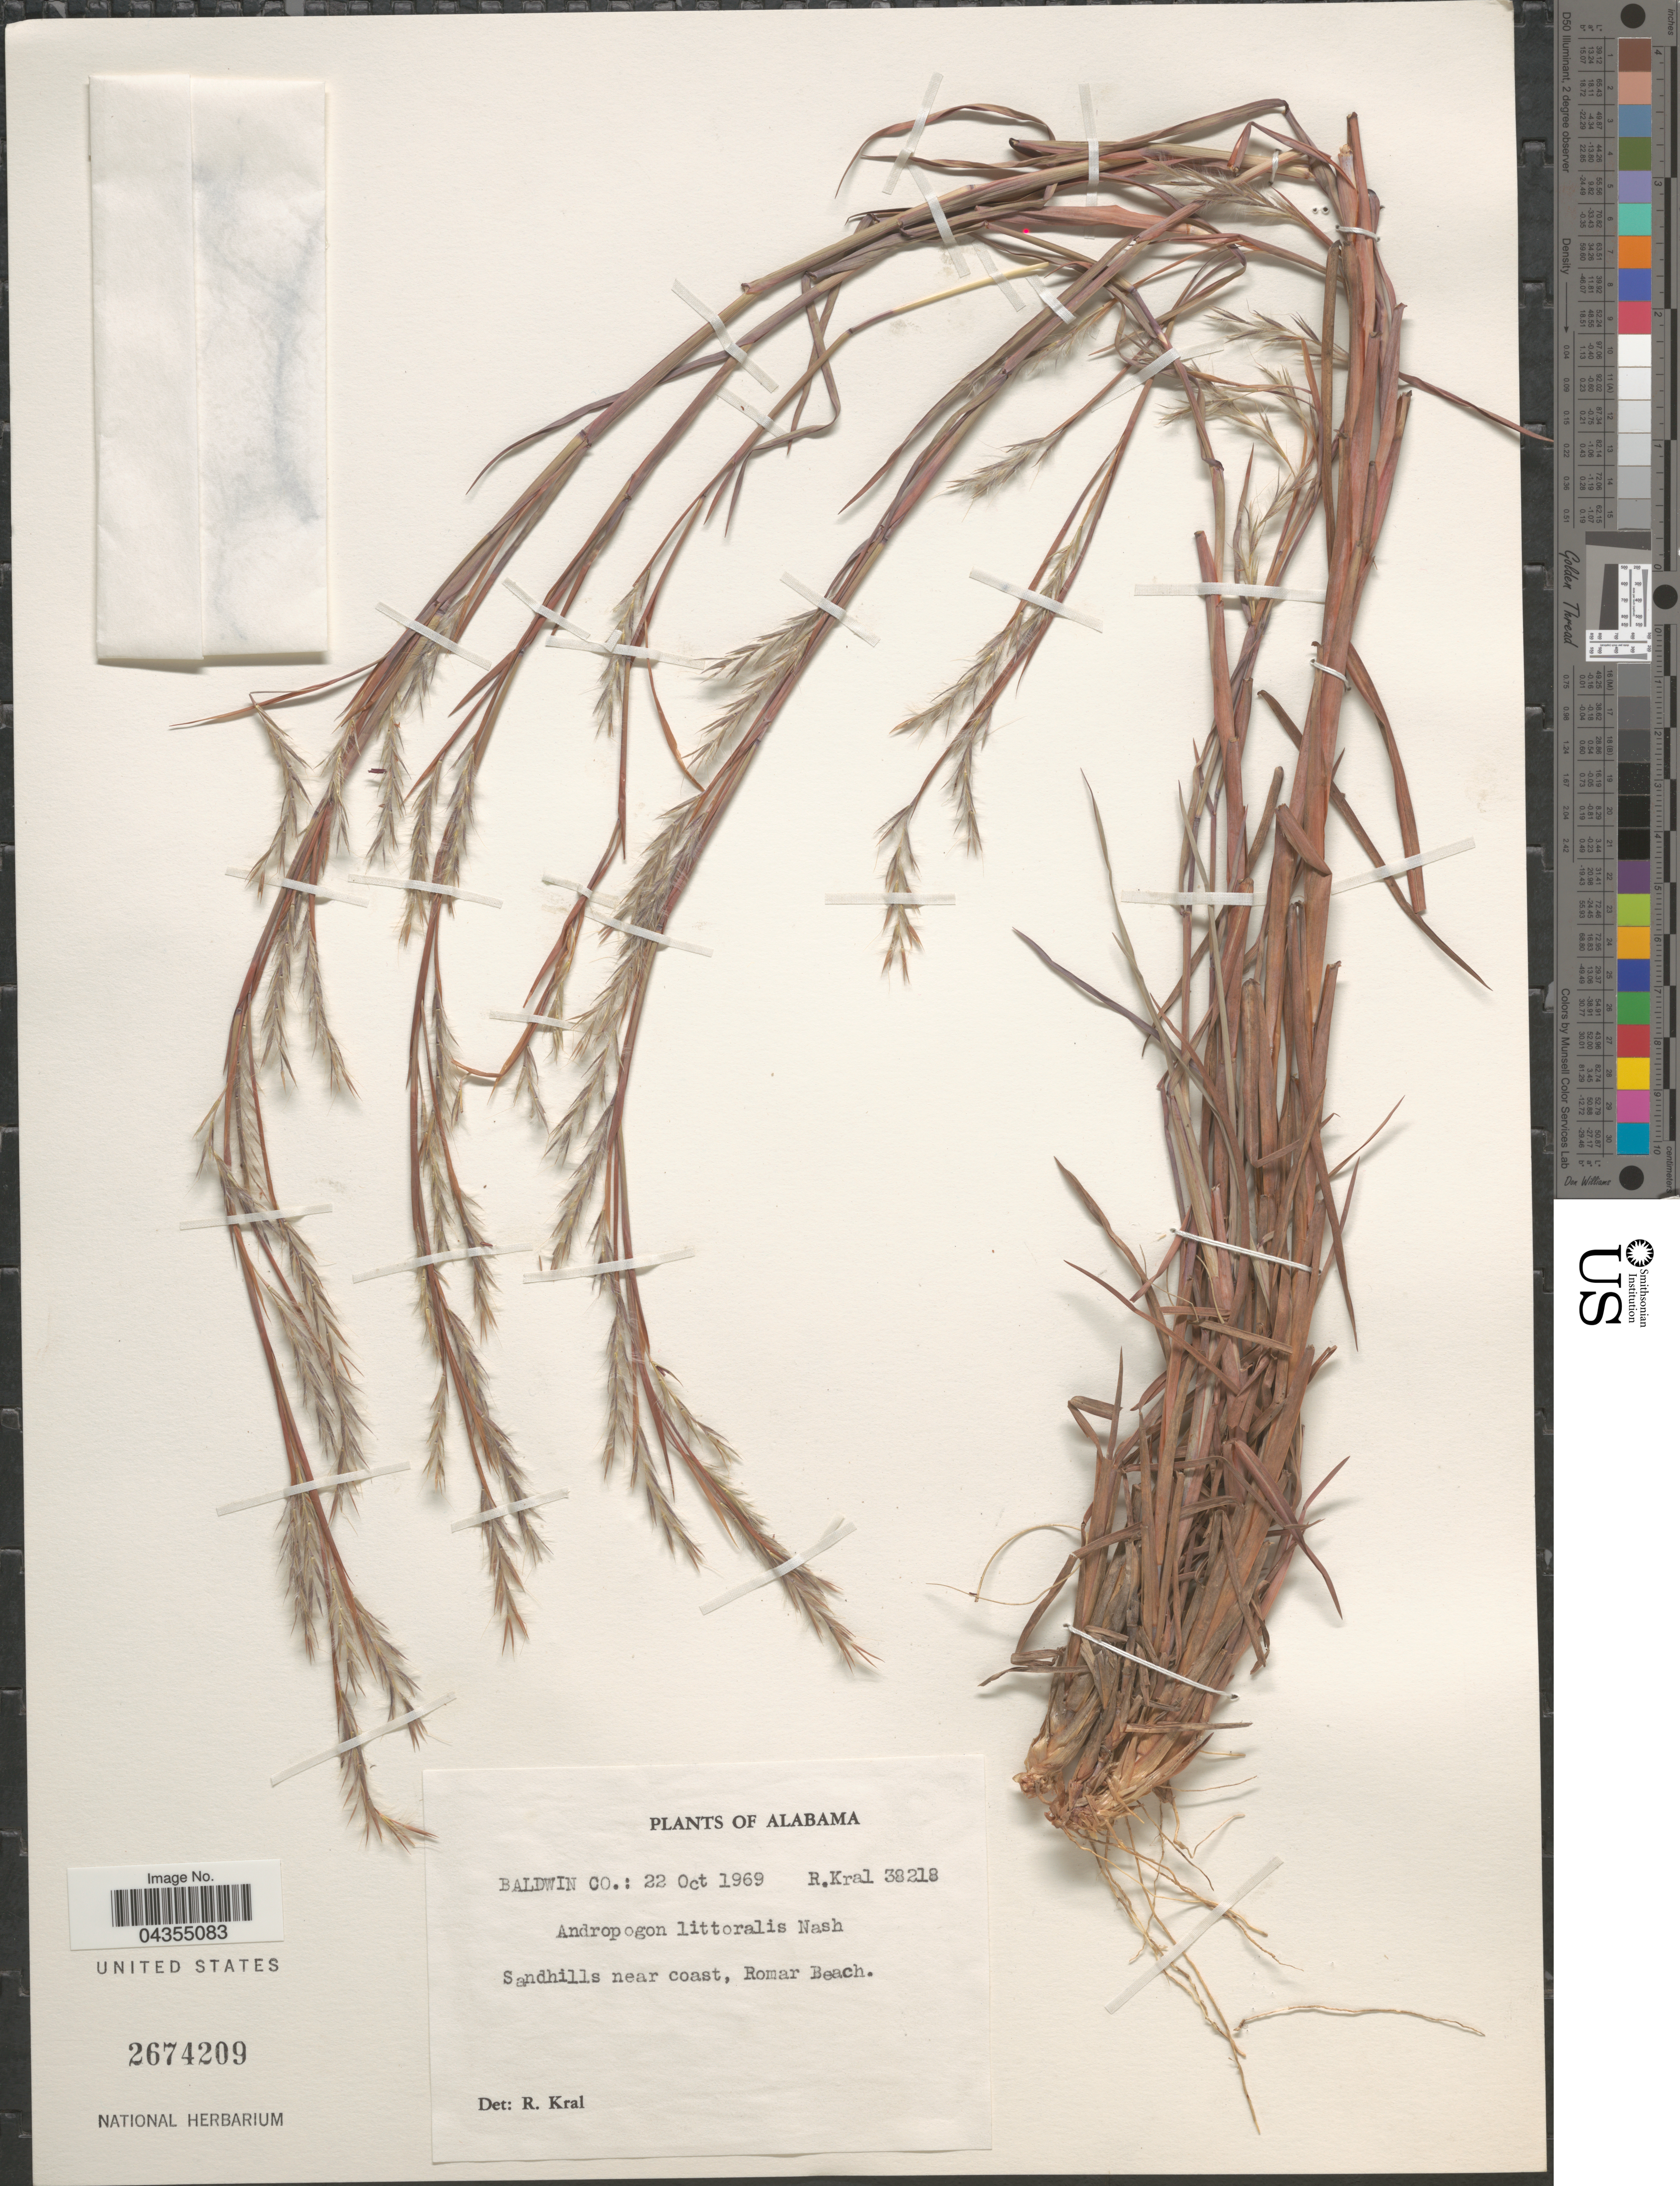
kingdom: Plantae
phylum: Tracheophyta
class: Liliopsida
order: Poales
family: Poaceae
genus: Schizachyrium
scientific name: Schizachyrium scoparium var. littorale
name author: (Nash) Gould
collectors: R. Kral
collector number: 38218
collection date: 1969-10-22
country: United States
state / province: Alabama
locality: Baldwin Co.: Sandhills near coast, Romar Beach.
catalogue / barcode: US 2674209